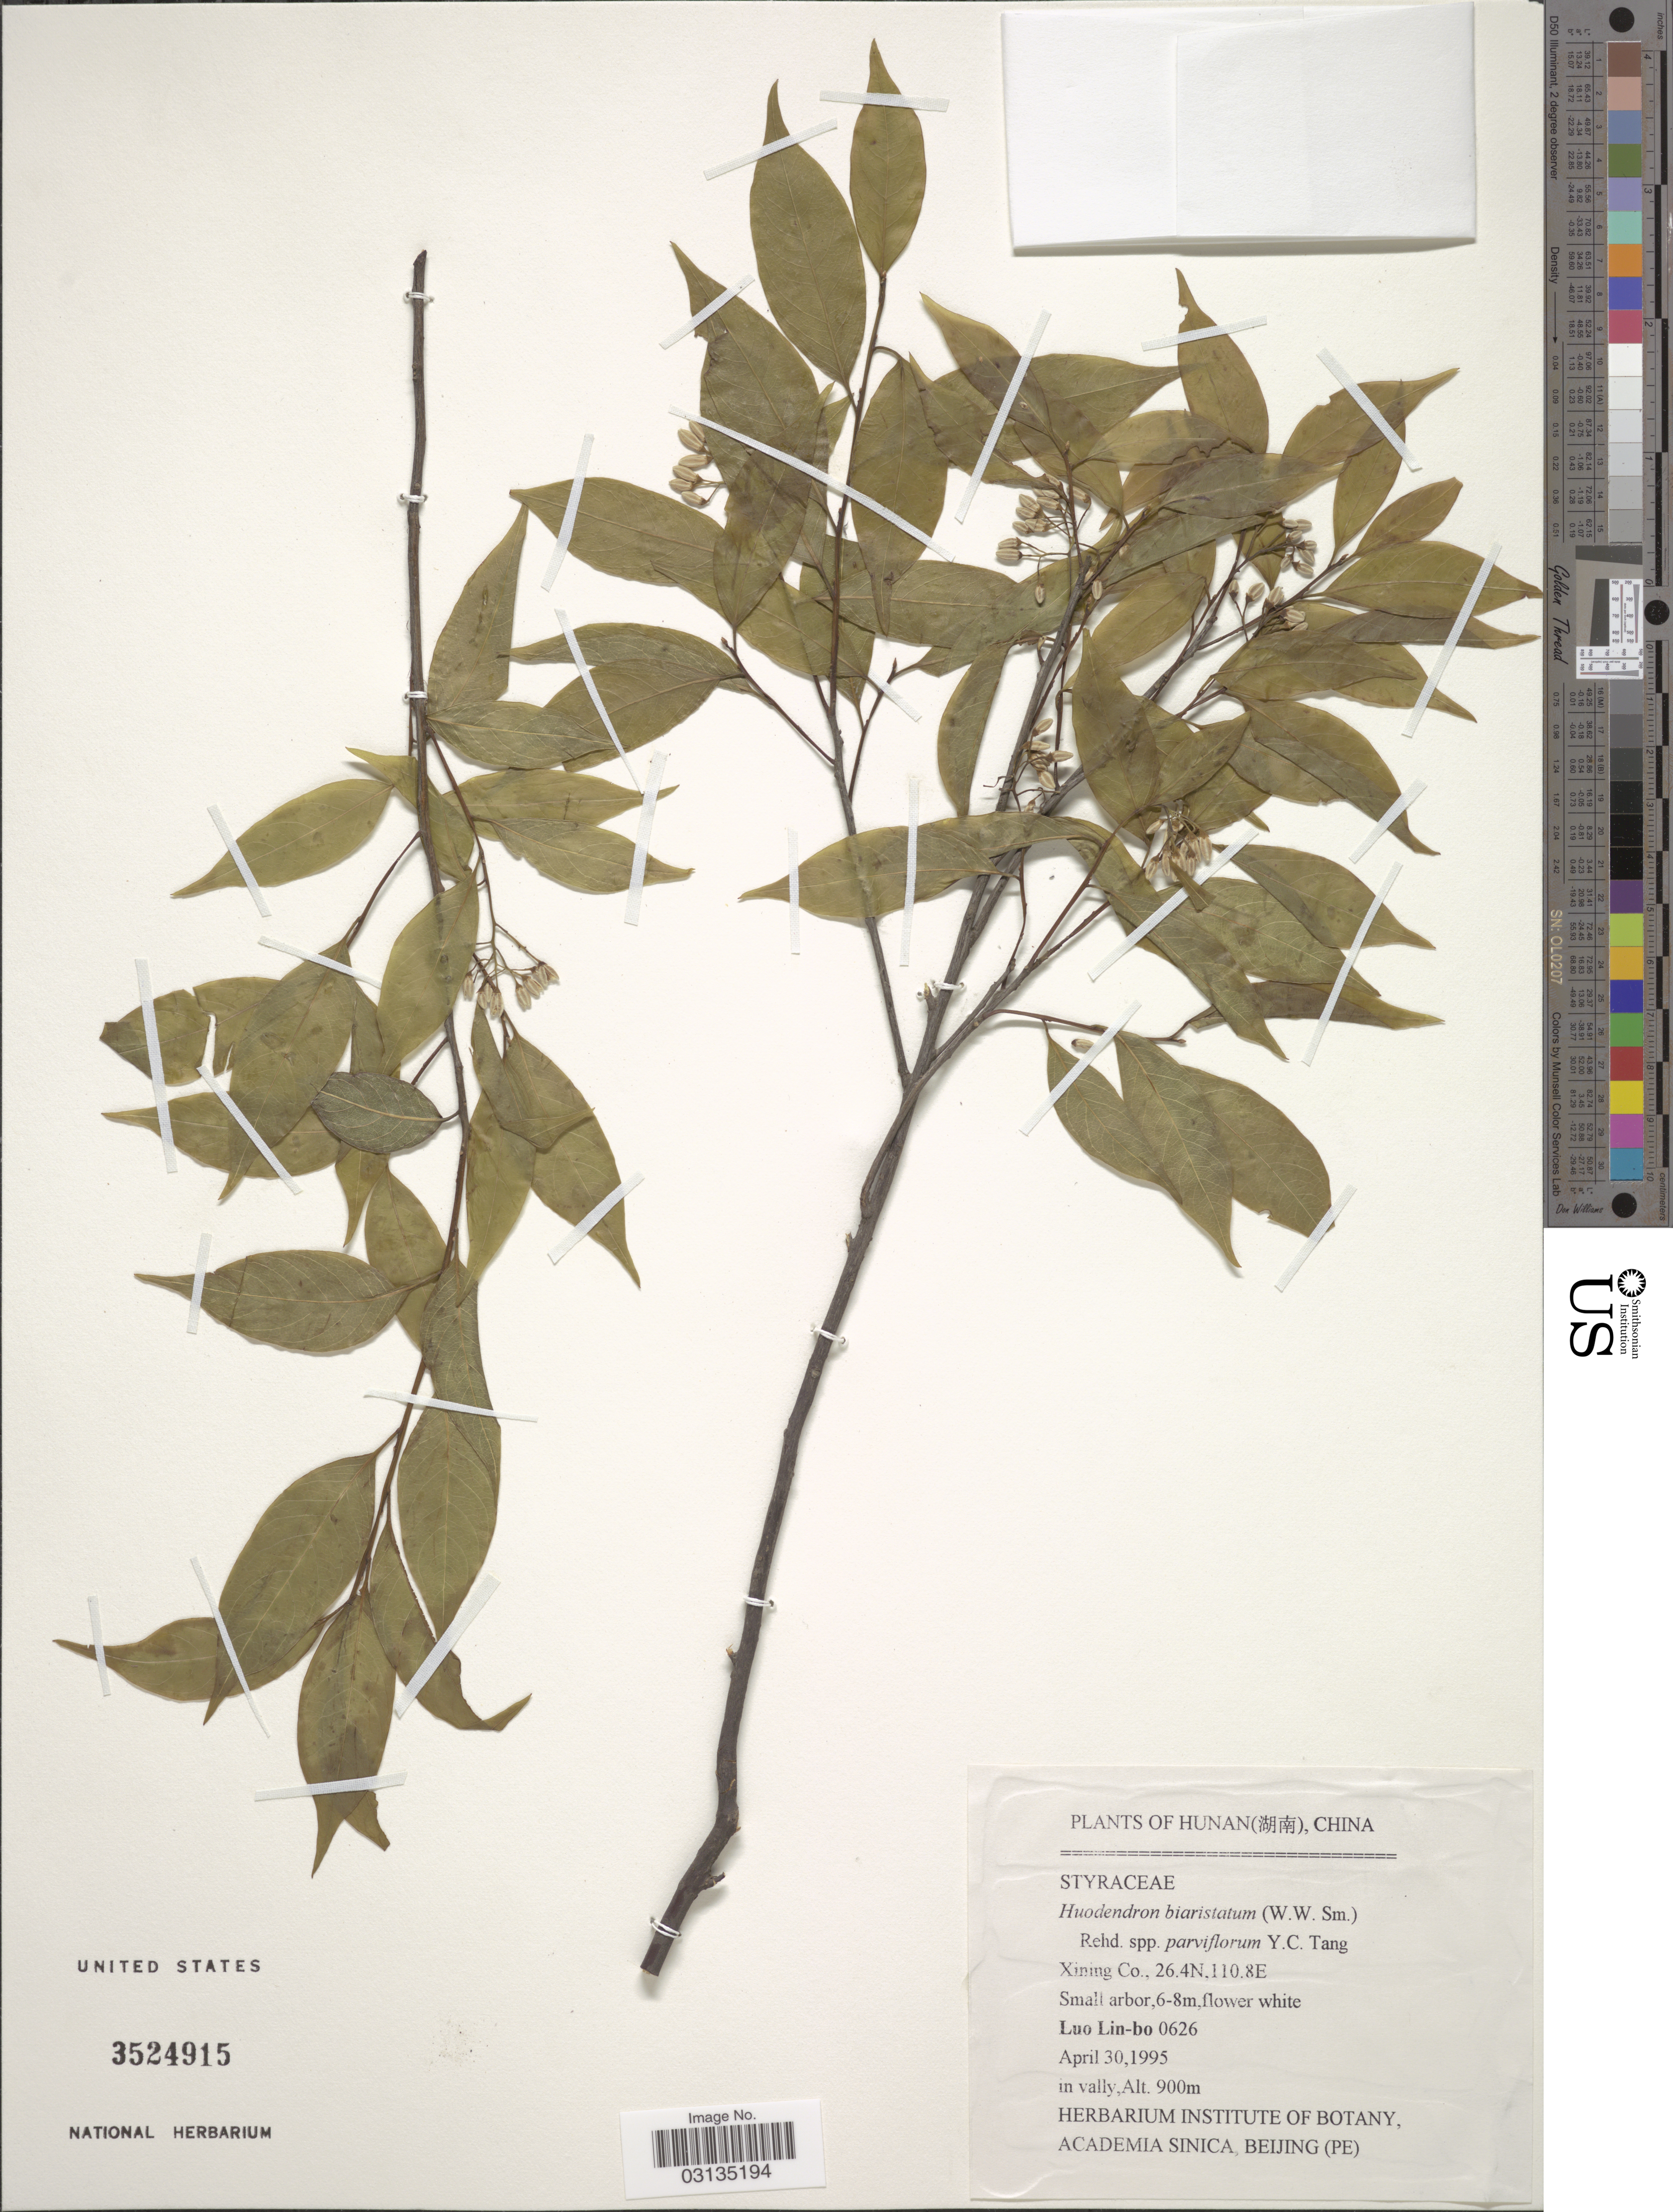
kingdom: Plantae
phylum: Tracheophyta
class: Magnoliopsida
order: Ericales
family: Styracaceae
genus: Huodendron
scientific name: Huodendron biaristatum subsp. parviflorum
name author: (Merr.) Y.C. Tang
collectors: L. Lin-bo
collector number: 0626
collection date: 1995-04-30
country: China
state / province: Hunan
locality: Xining Co.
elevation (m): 900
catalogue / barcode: US 3524915